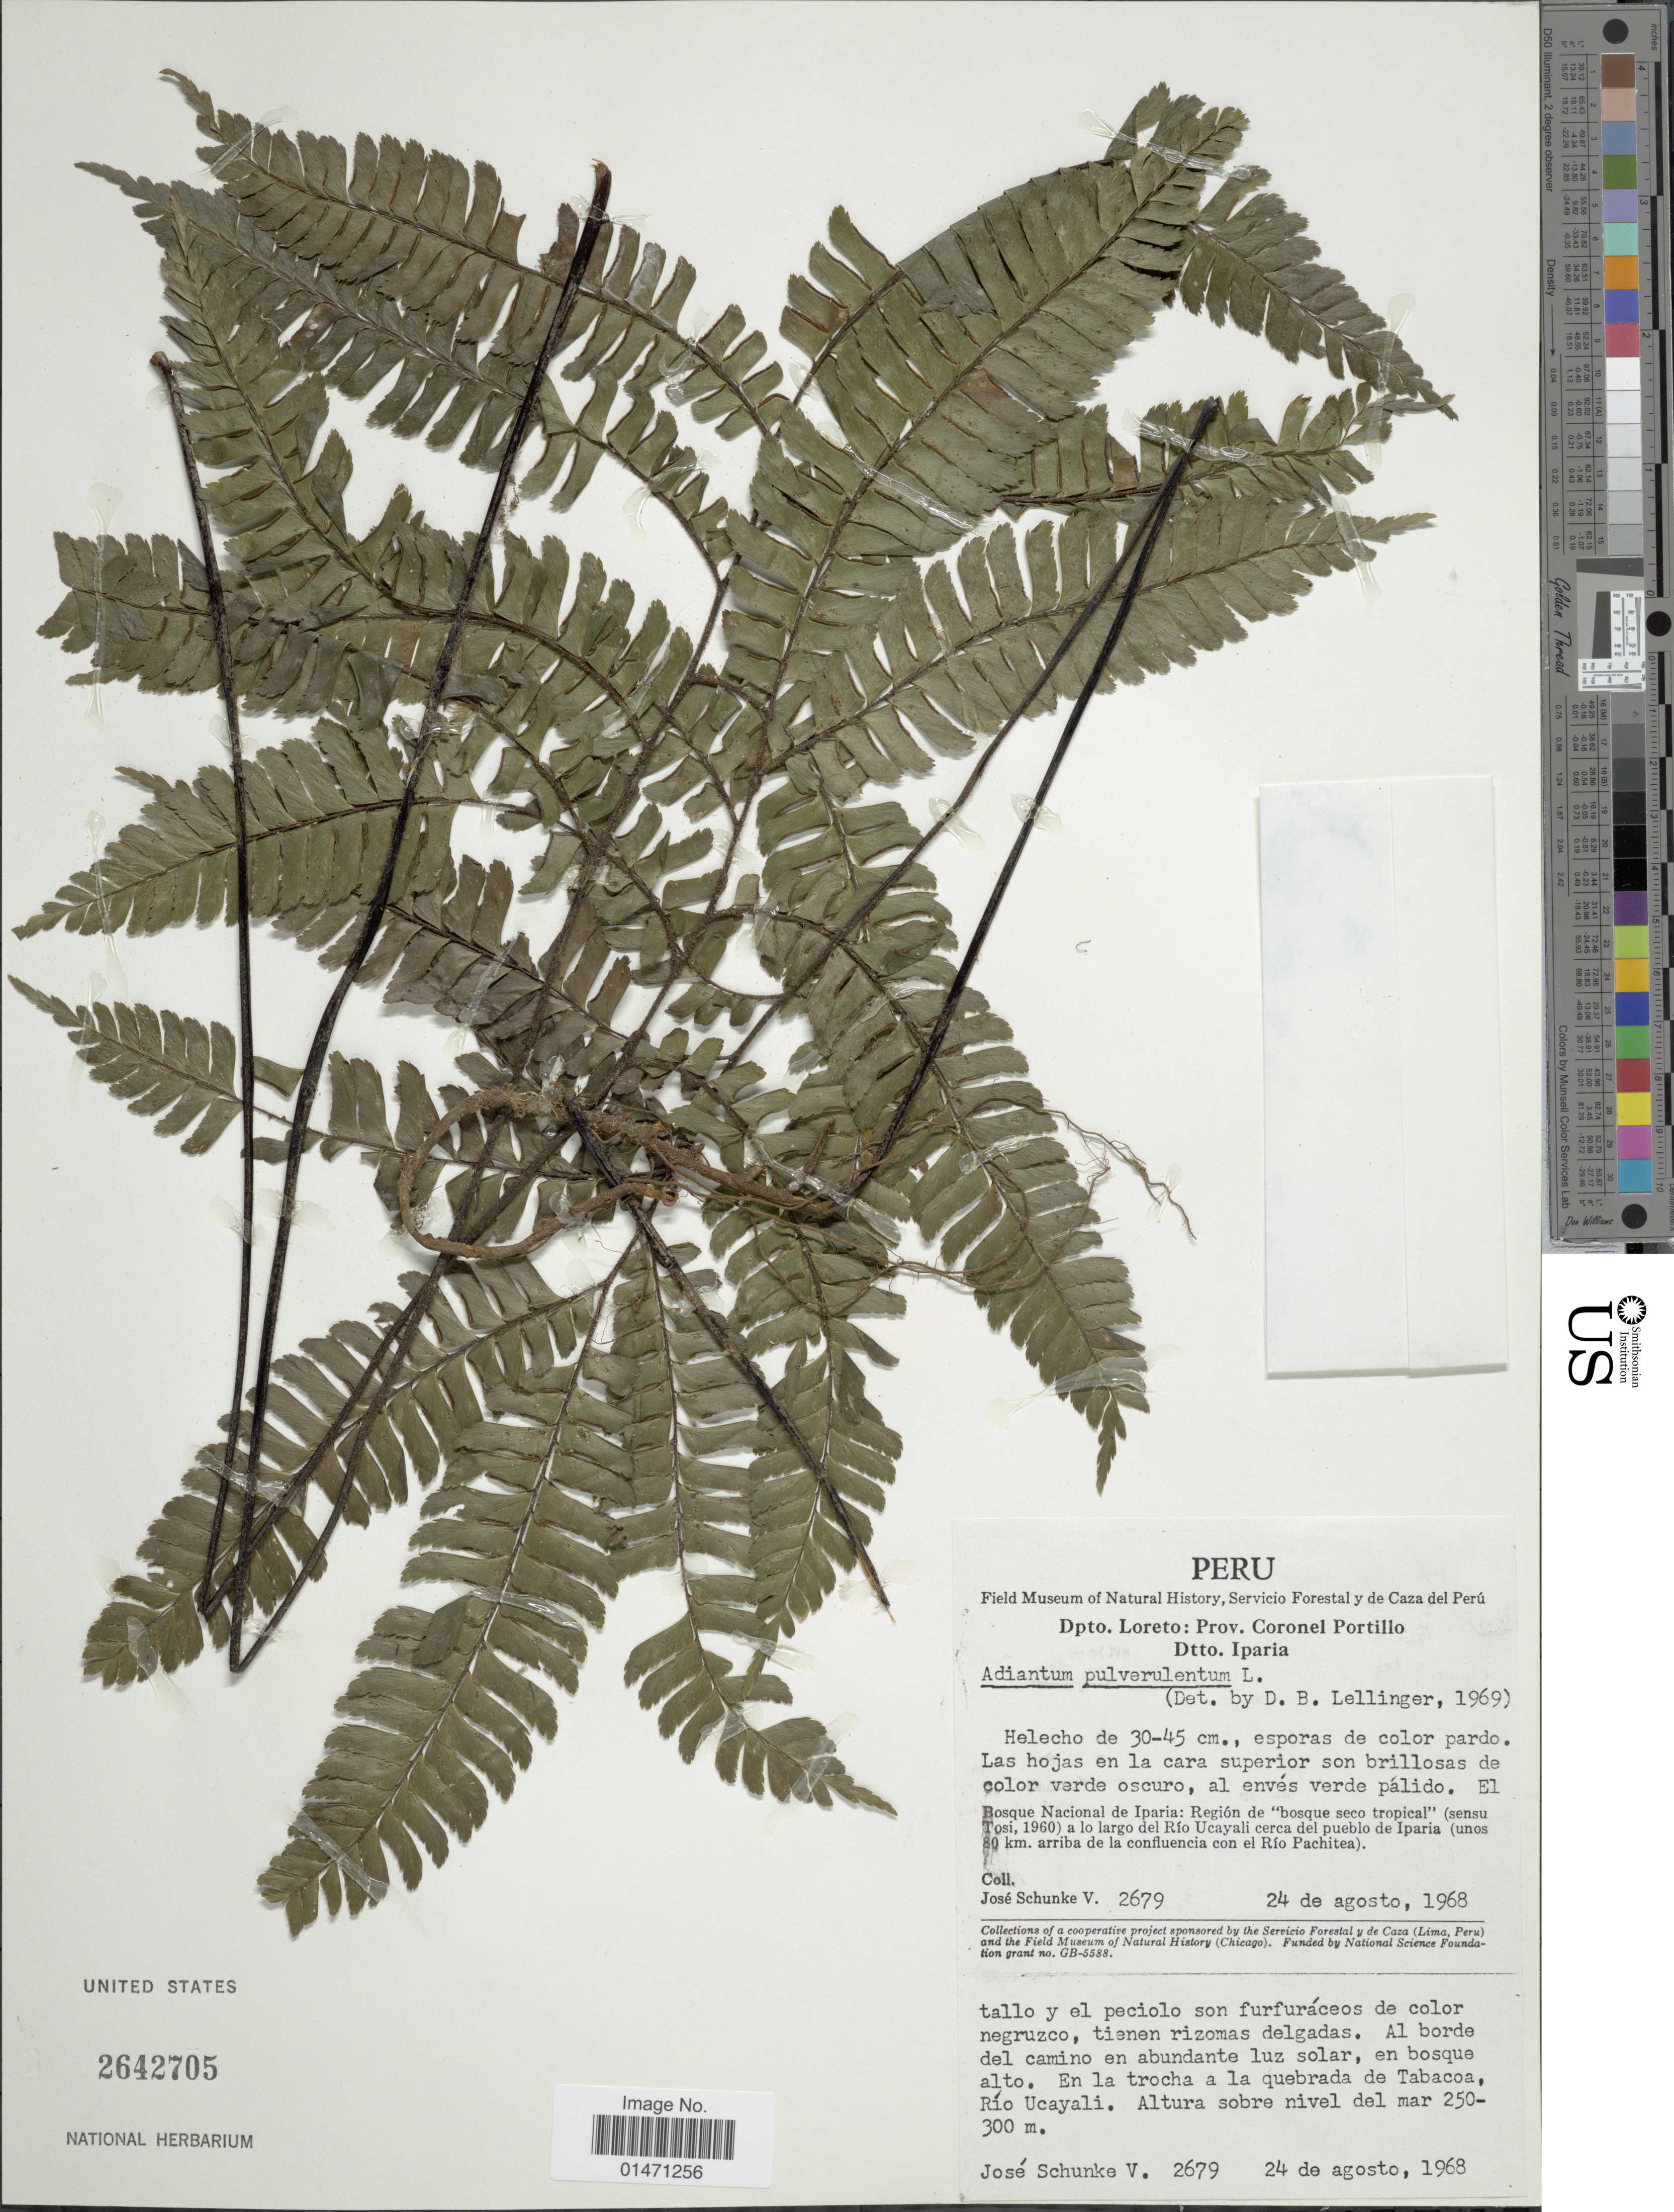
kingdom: Plantae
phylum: Tracheophyta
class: Polypodiopsida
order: Polypodiales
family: Pteridaceae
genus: Adiantum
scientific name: Adiantum pulverulentum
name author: L.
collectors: J. Schunke Vigo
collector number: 2679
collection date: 1968-08-24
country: Peru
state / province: Loreto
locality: Dpto. Loreto: prov. Coronel Portillo, Dtto. Iparia, Bosque Nacional de Iparia: Region de bosque seco tropical (sensu Tosi, 1960) a lo largo del Rio Ucayali cerca del pueblo de Iparia(unos 80km arriba de la confluencia con el Rio Pachitea, Al borde del camino en abundante Luz solar, en bosque alto, en la trocha a la quebrada de Tabacao, Rio Ucayali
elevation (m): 250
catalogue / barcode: US 2642705